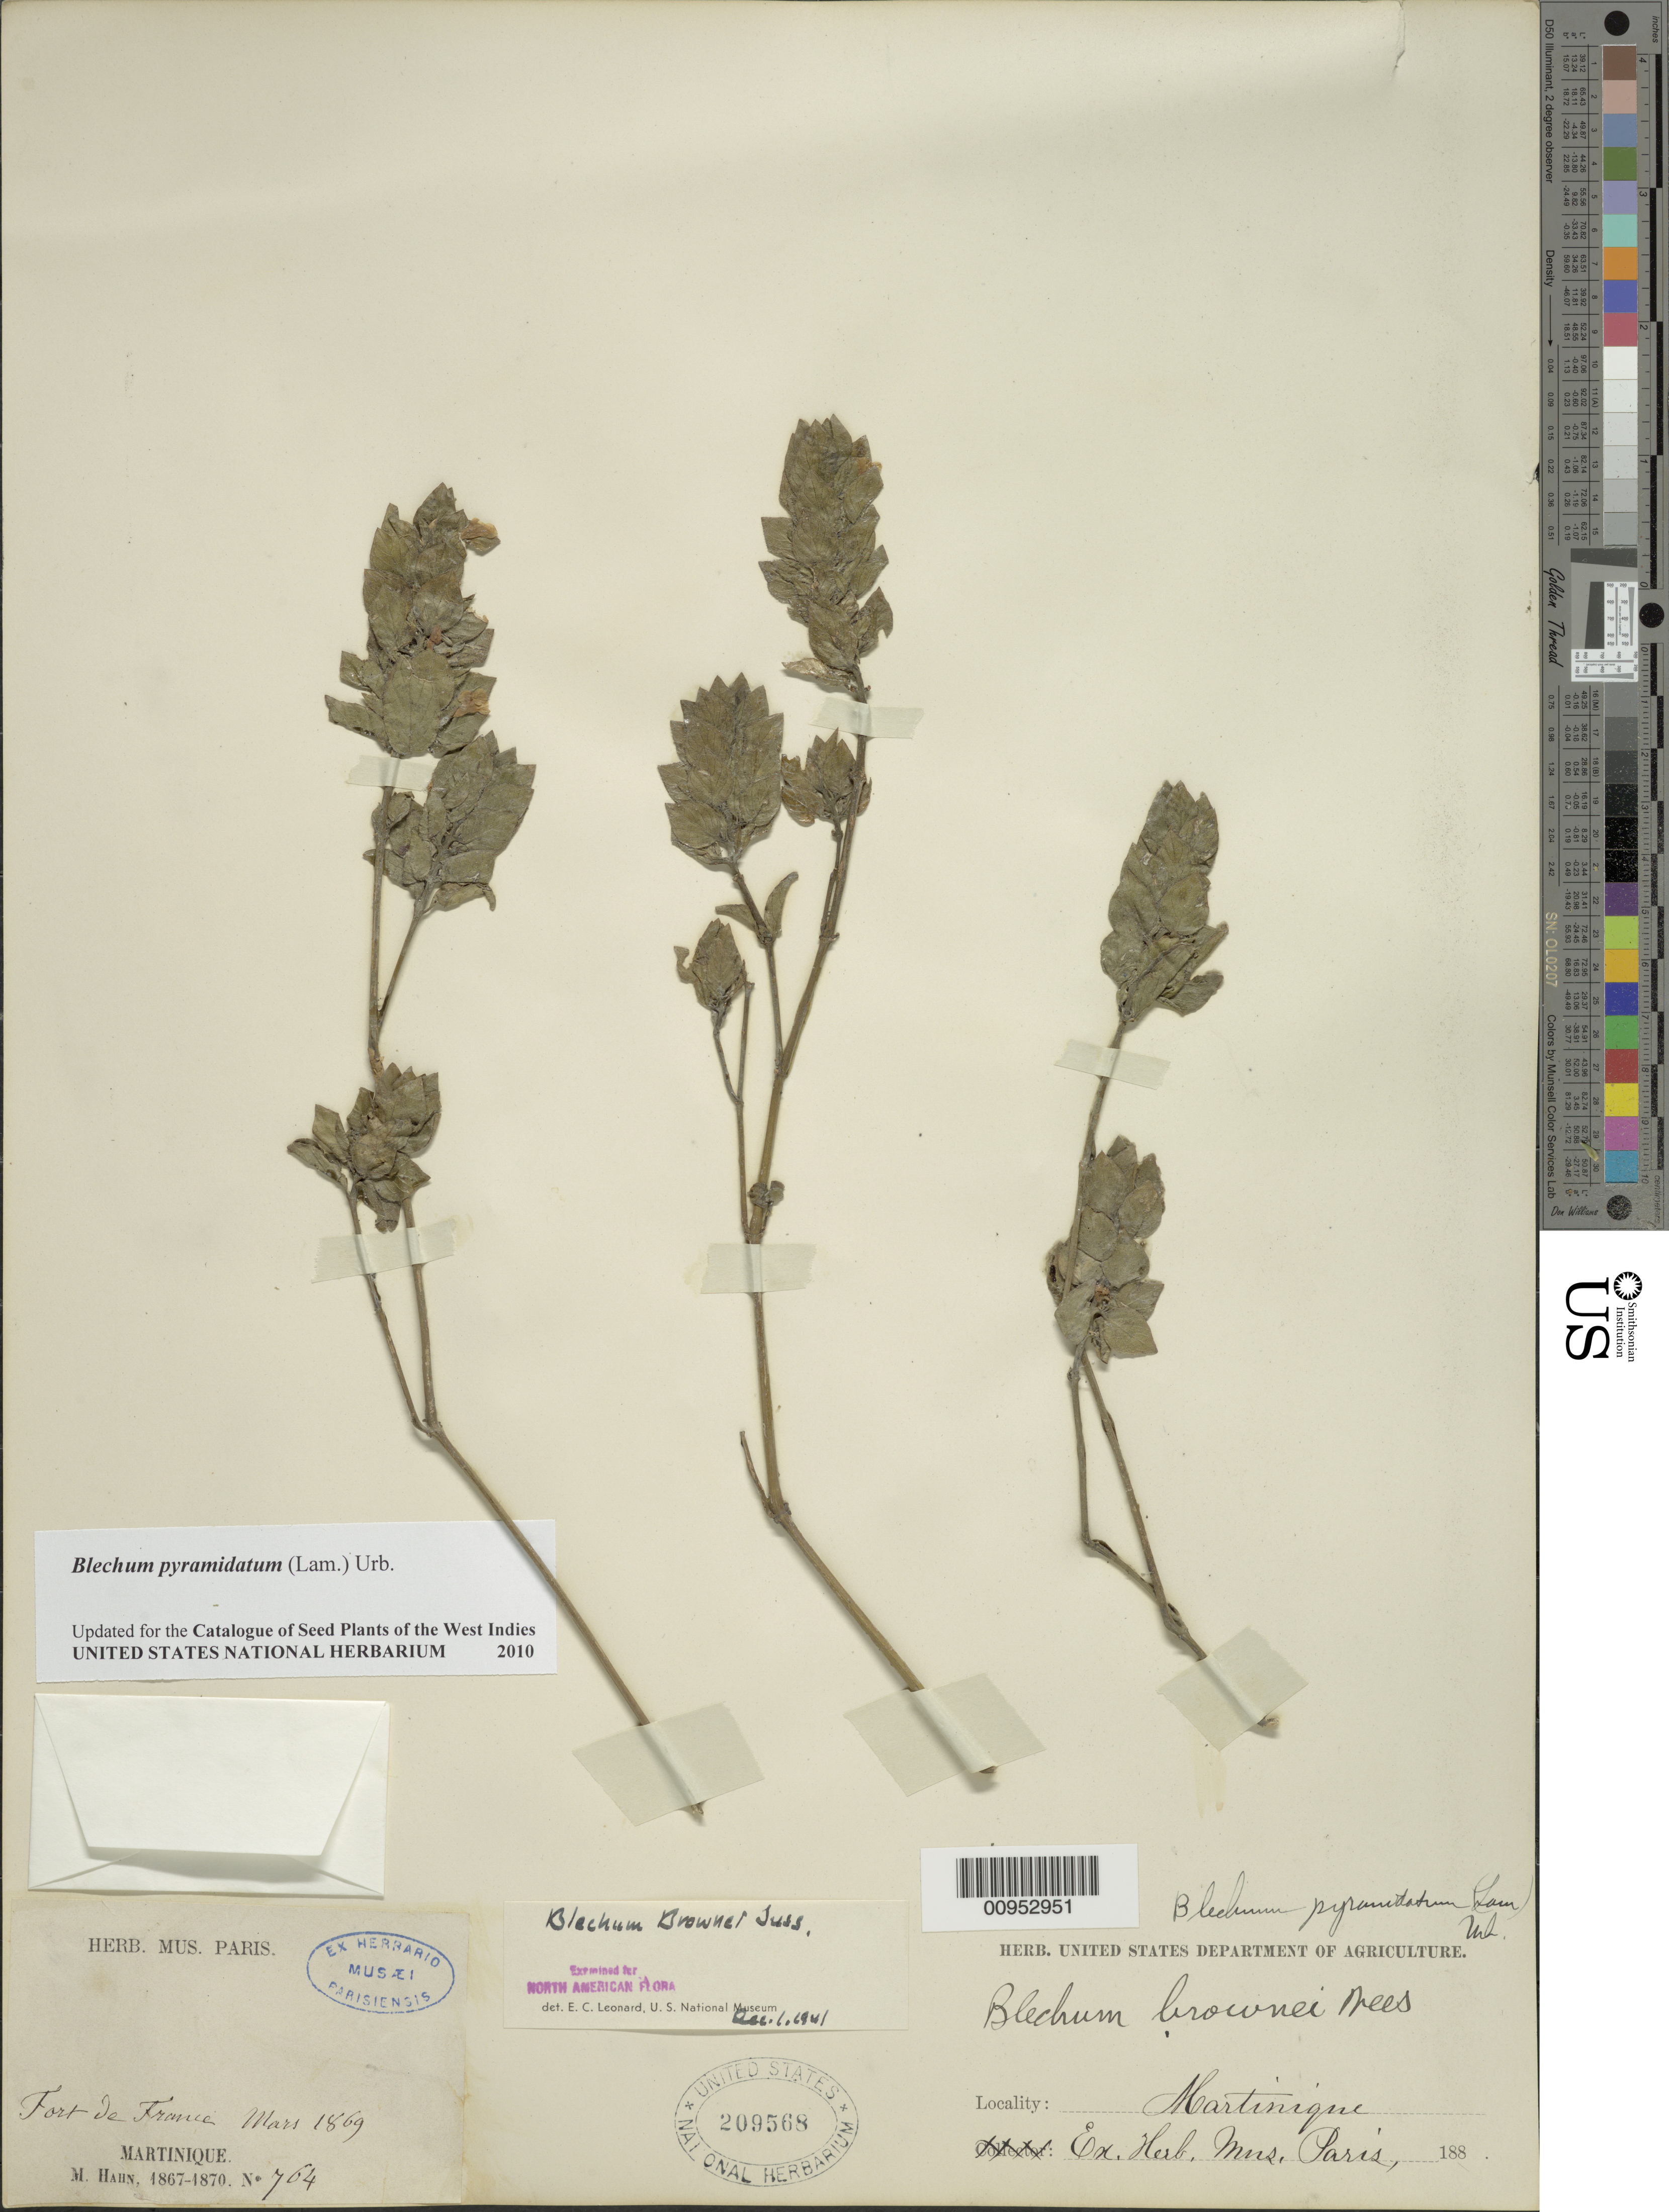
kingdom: Plantae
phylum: Tracheophyta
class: Magnoliopsida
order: Lamiales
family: Acanthaceae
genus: Blechum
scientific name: Blechum pyramidatum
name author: (Lam.) Urb.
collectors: M. Hahn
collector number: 764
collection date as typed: Mar 1869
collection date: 1869-03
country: Martinique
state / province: Fort-de-France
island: Martinique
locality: Fort de Frances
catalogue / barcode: US 209568